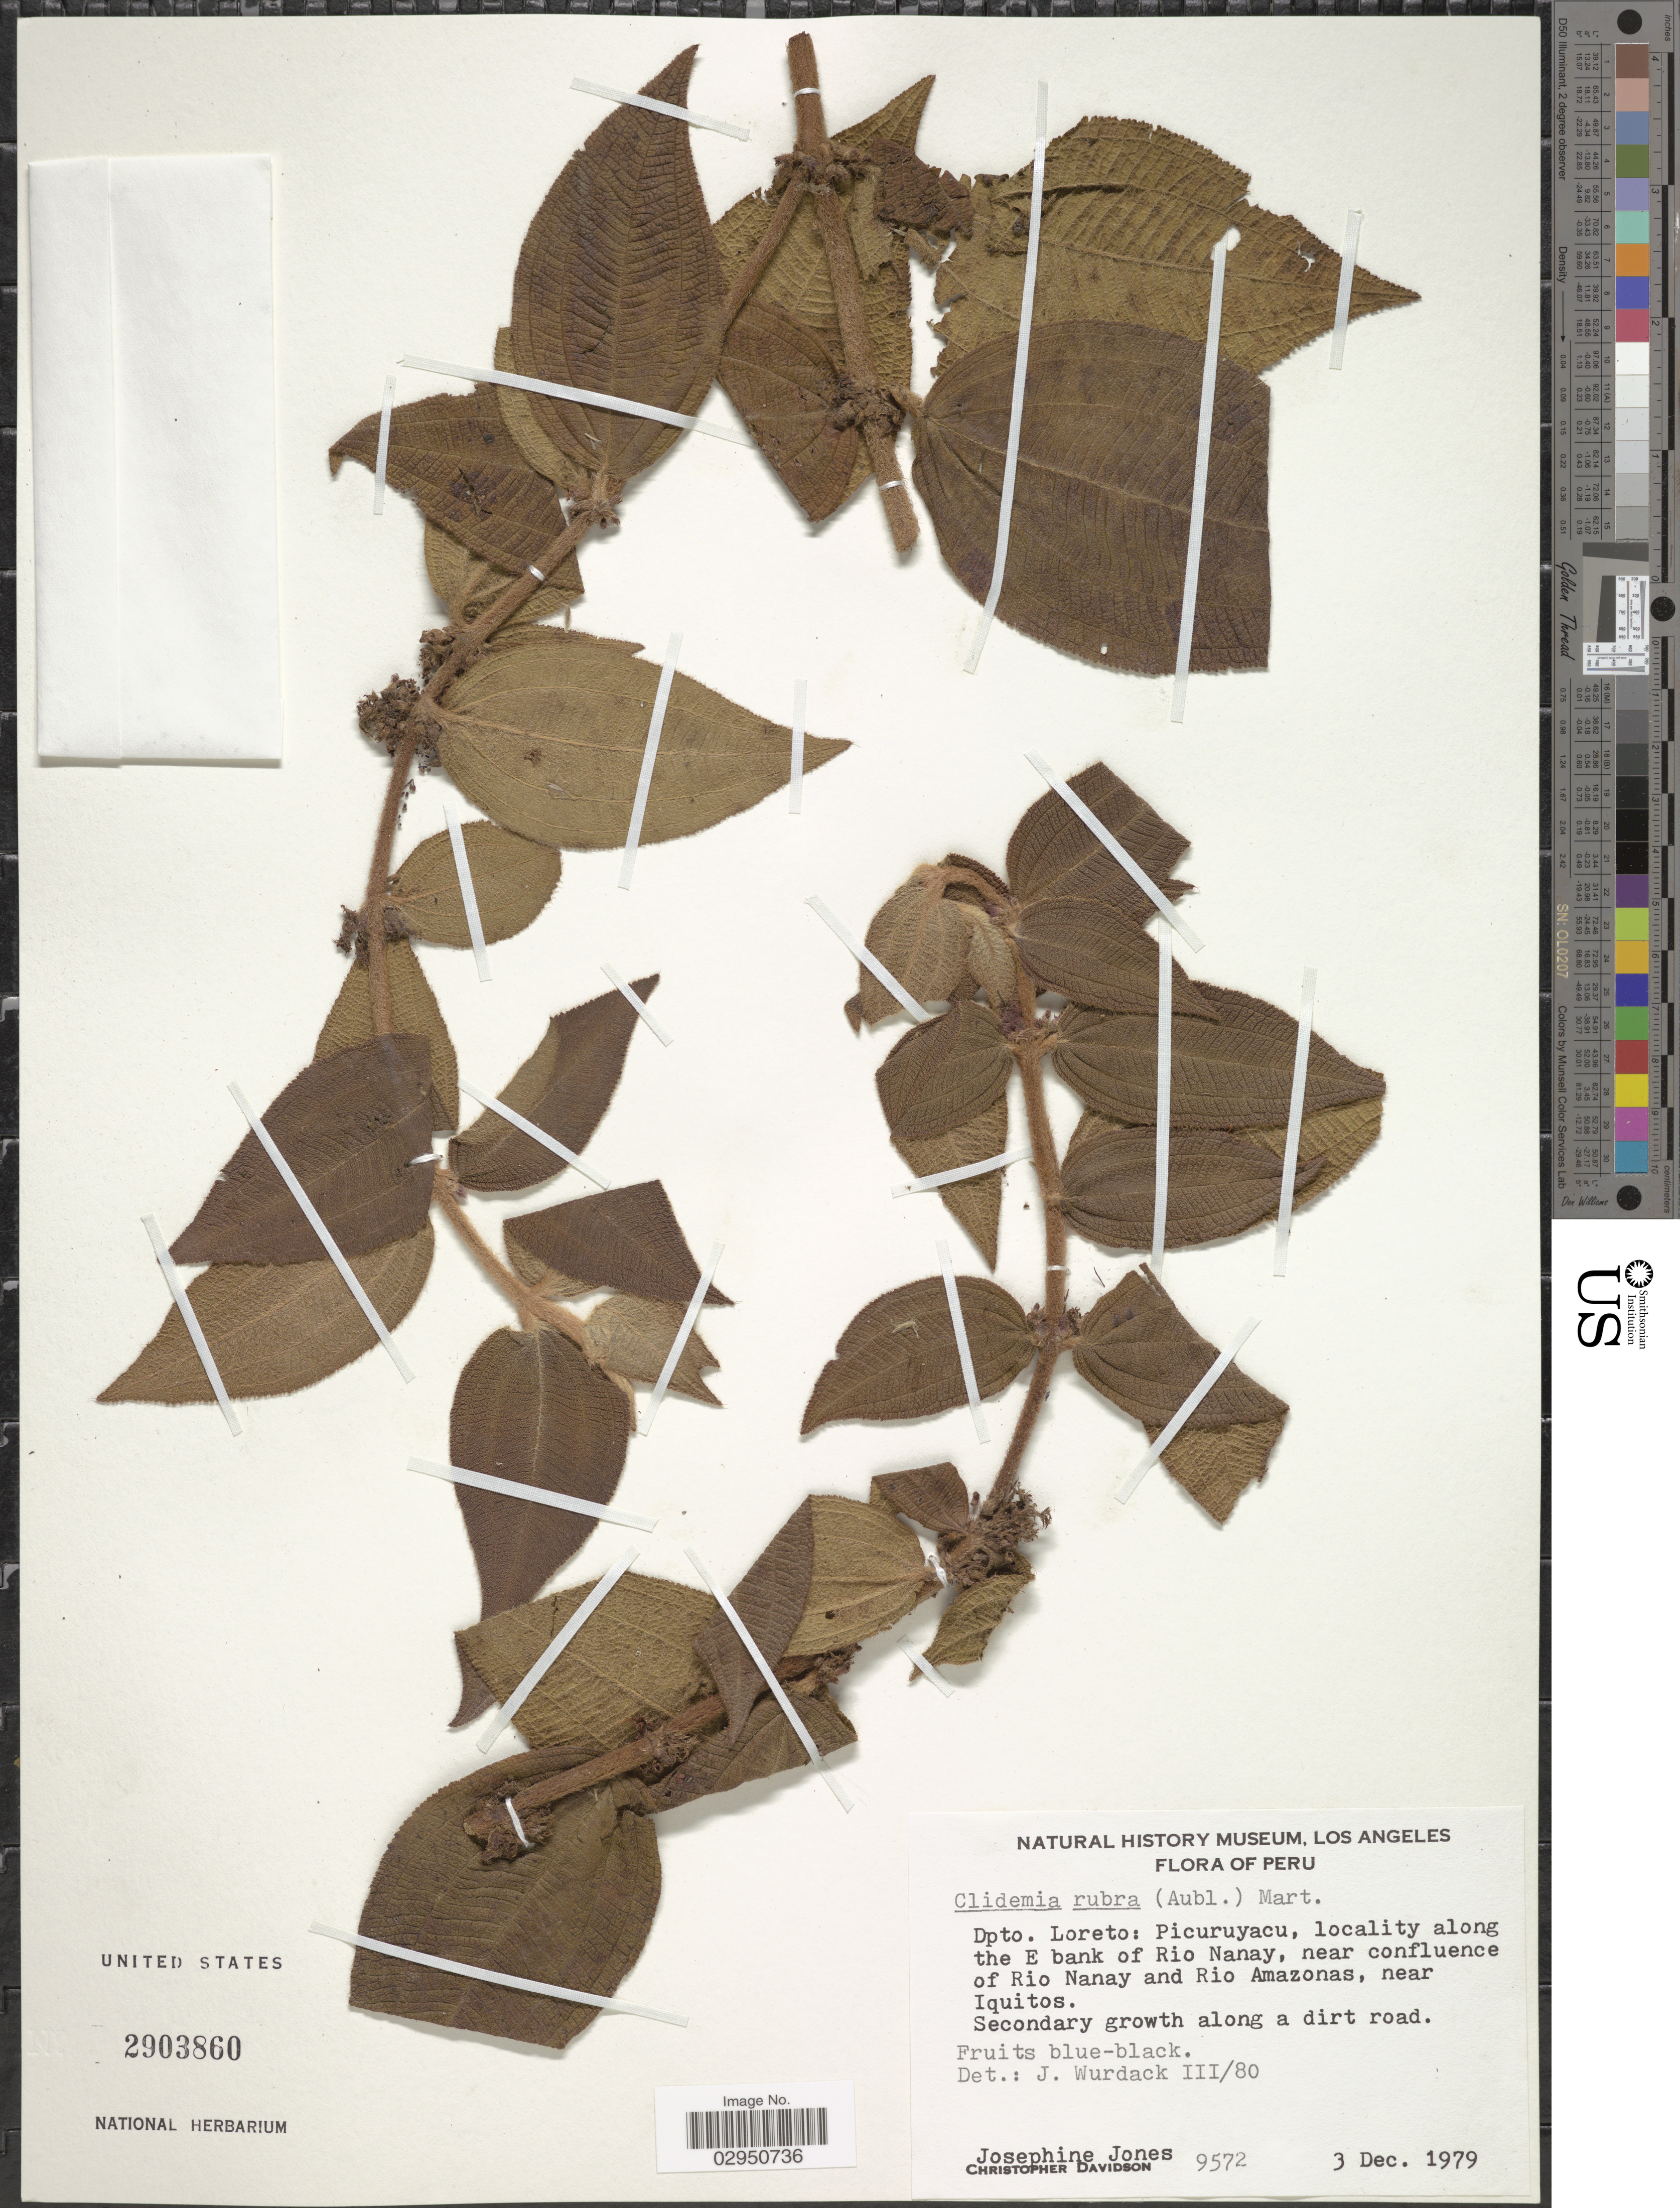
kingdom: Plantae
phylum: Tracheophyta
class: Magnoliopsida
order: Myrtales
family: Melastomataceae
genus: Clidemia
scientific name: Clidemia rubra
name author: (Aubl.) Mart.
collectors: J. Jones & C. Davidson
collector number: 9572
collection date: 1979-12-03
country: Peru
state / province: Loreto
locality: Dpto. Loreto: Picuruyacu, locality along the E bank of Rio Nanay, near confluence of Rio Nanay and Rio Amazonas, near Iquitos.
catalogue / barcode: US 2903860